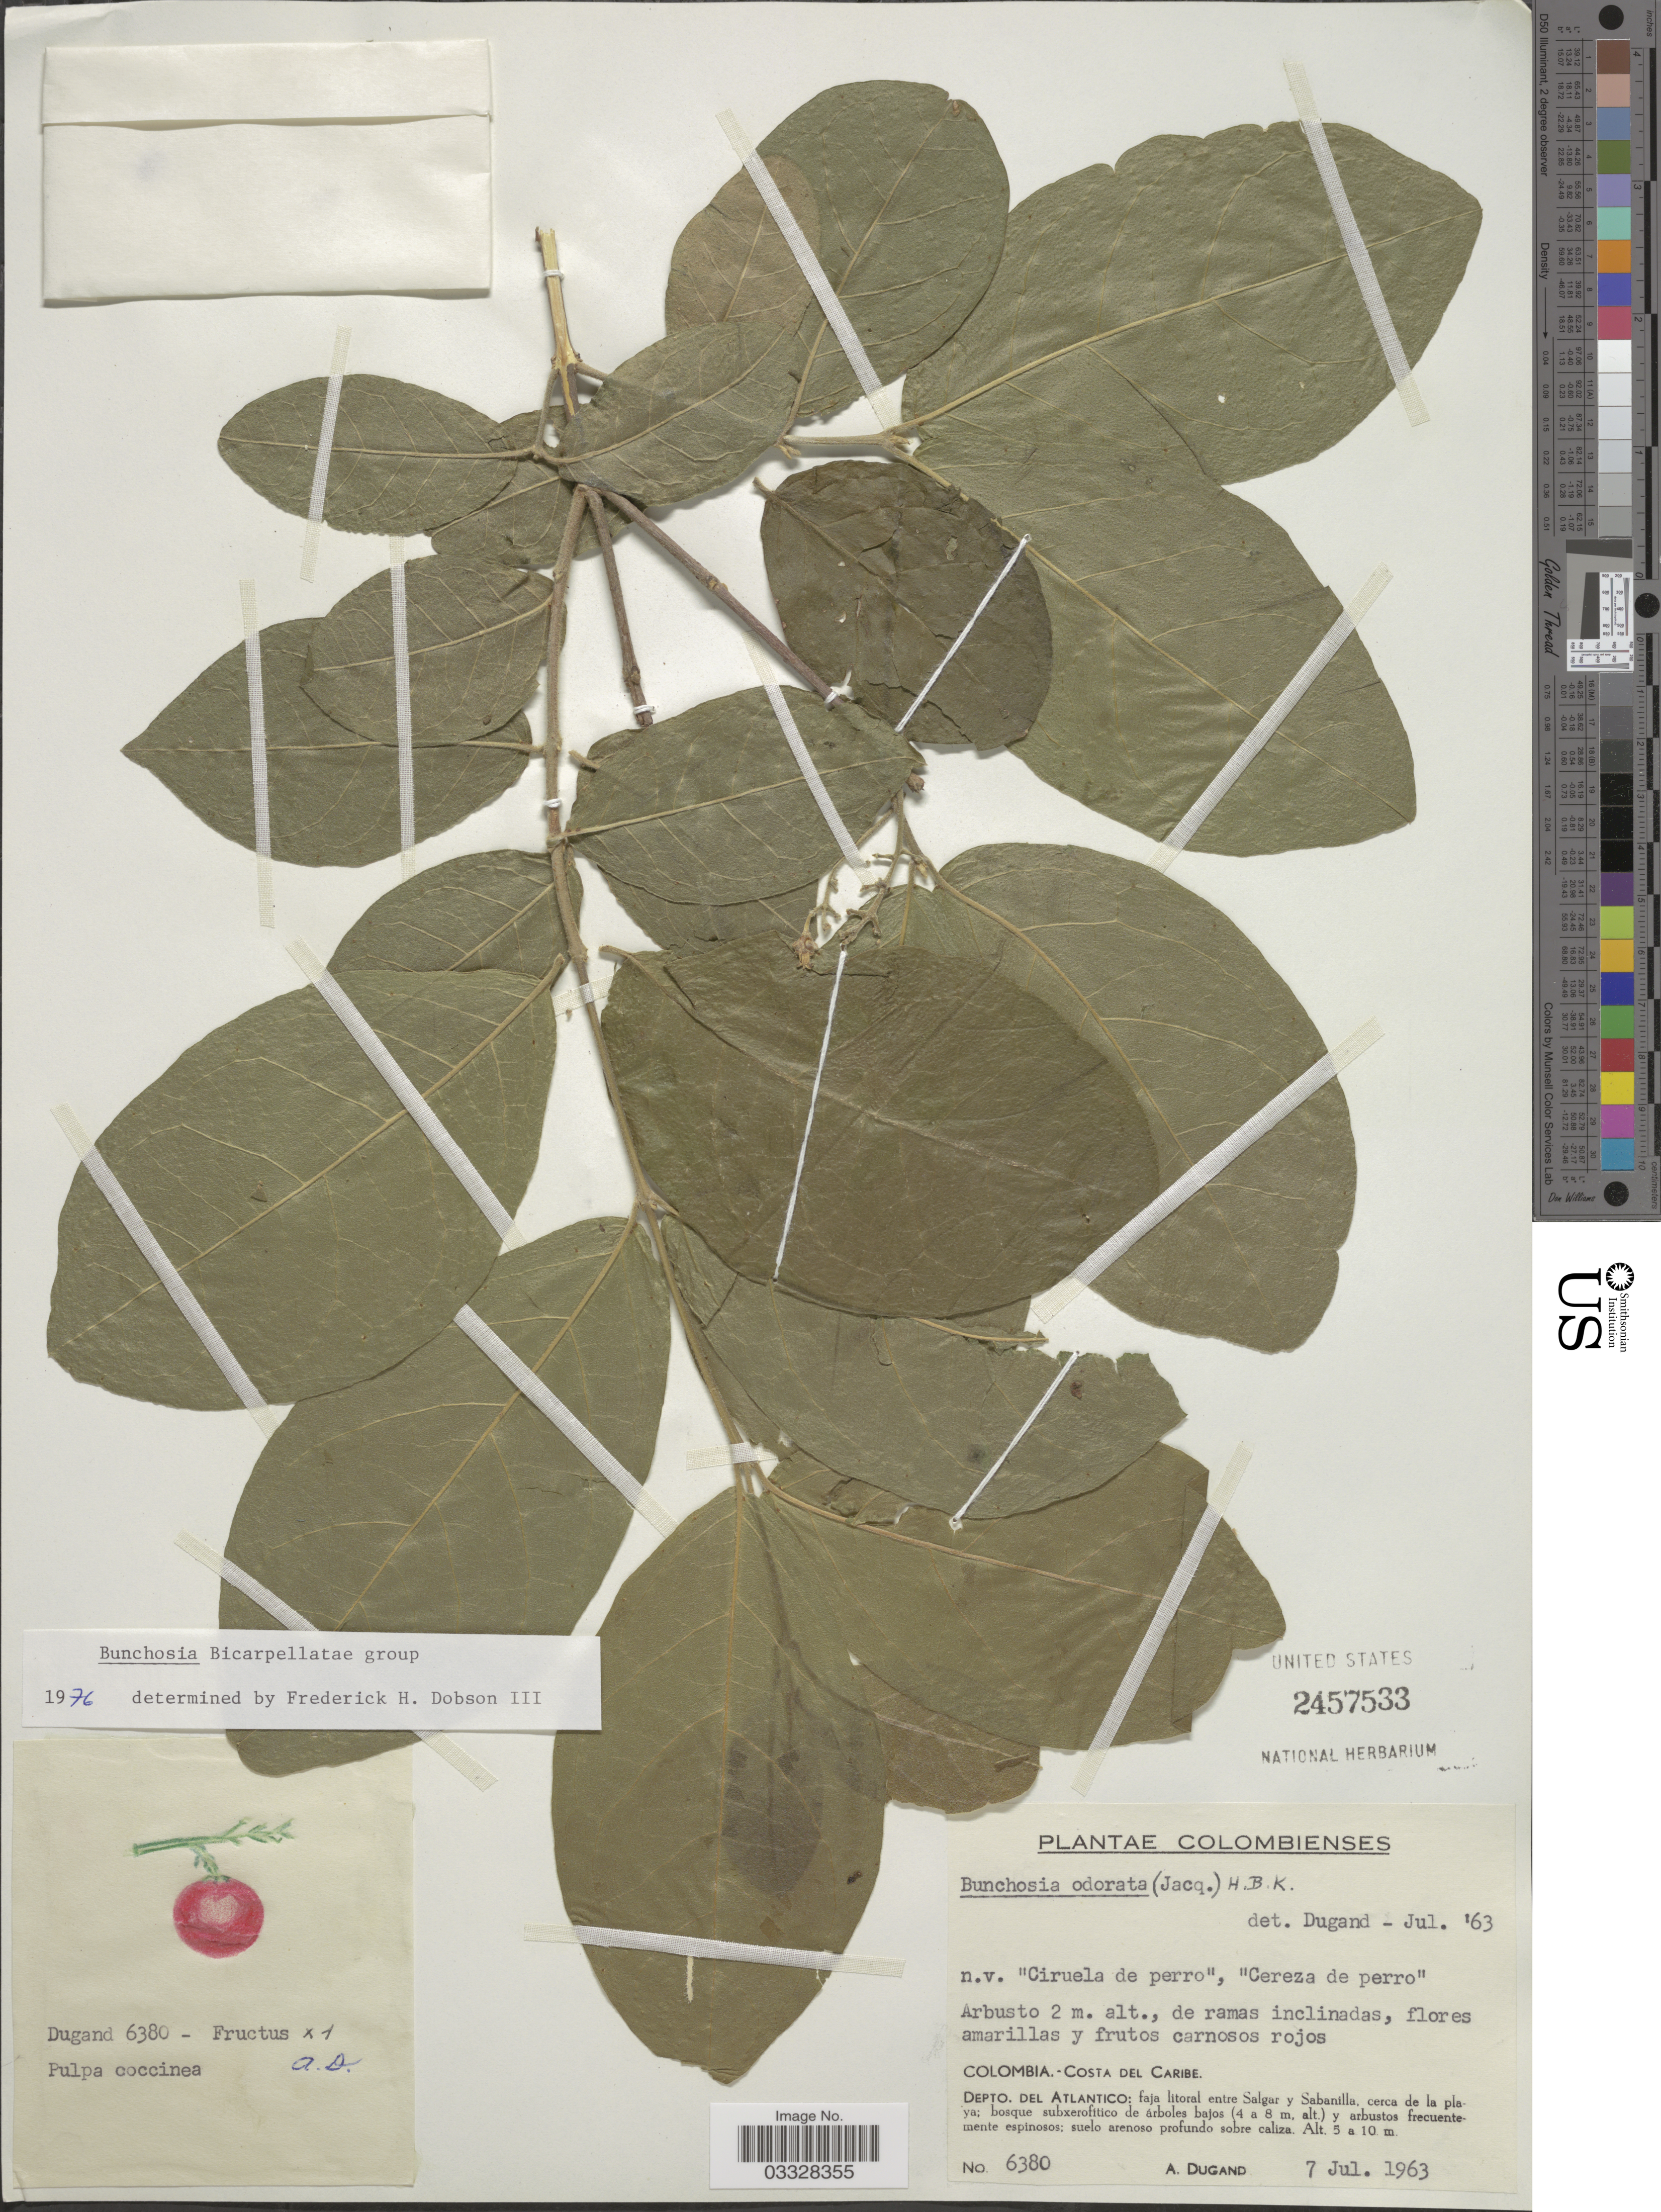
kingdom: Plantae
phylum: Tracheophyta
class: Magnoliopsida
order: Malpighiales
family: Malpighiaceae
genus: Bunchosia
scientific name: Bunchosia odorata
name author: (Jacq.) DC.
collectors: A. Dugand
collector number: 6380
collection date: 1963-07-07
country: Colombia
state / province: Atlántico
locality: Costa del Caribe. Depto. del Atlantico: faja litoral entre Salgar y Sabaniolla, cerca de laplaya.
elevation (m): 5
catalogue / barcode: US 2457533